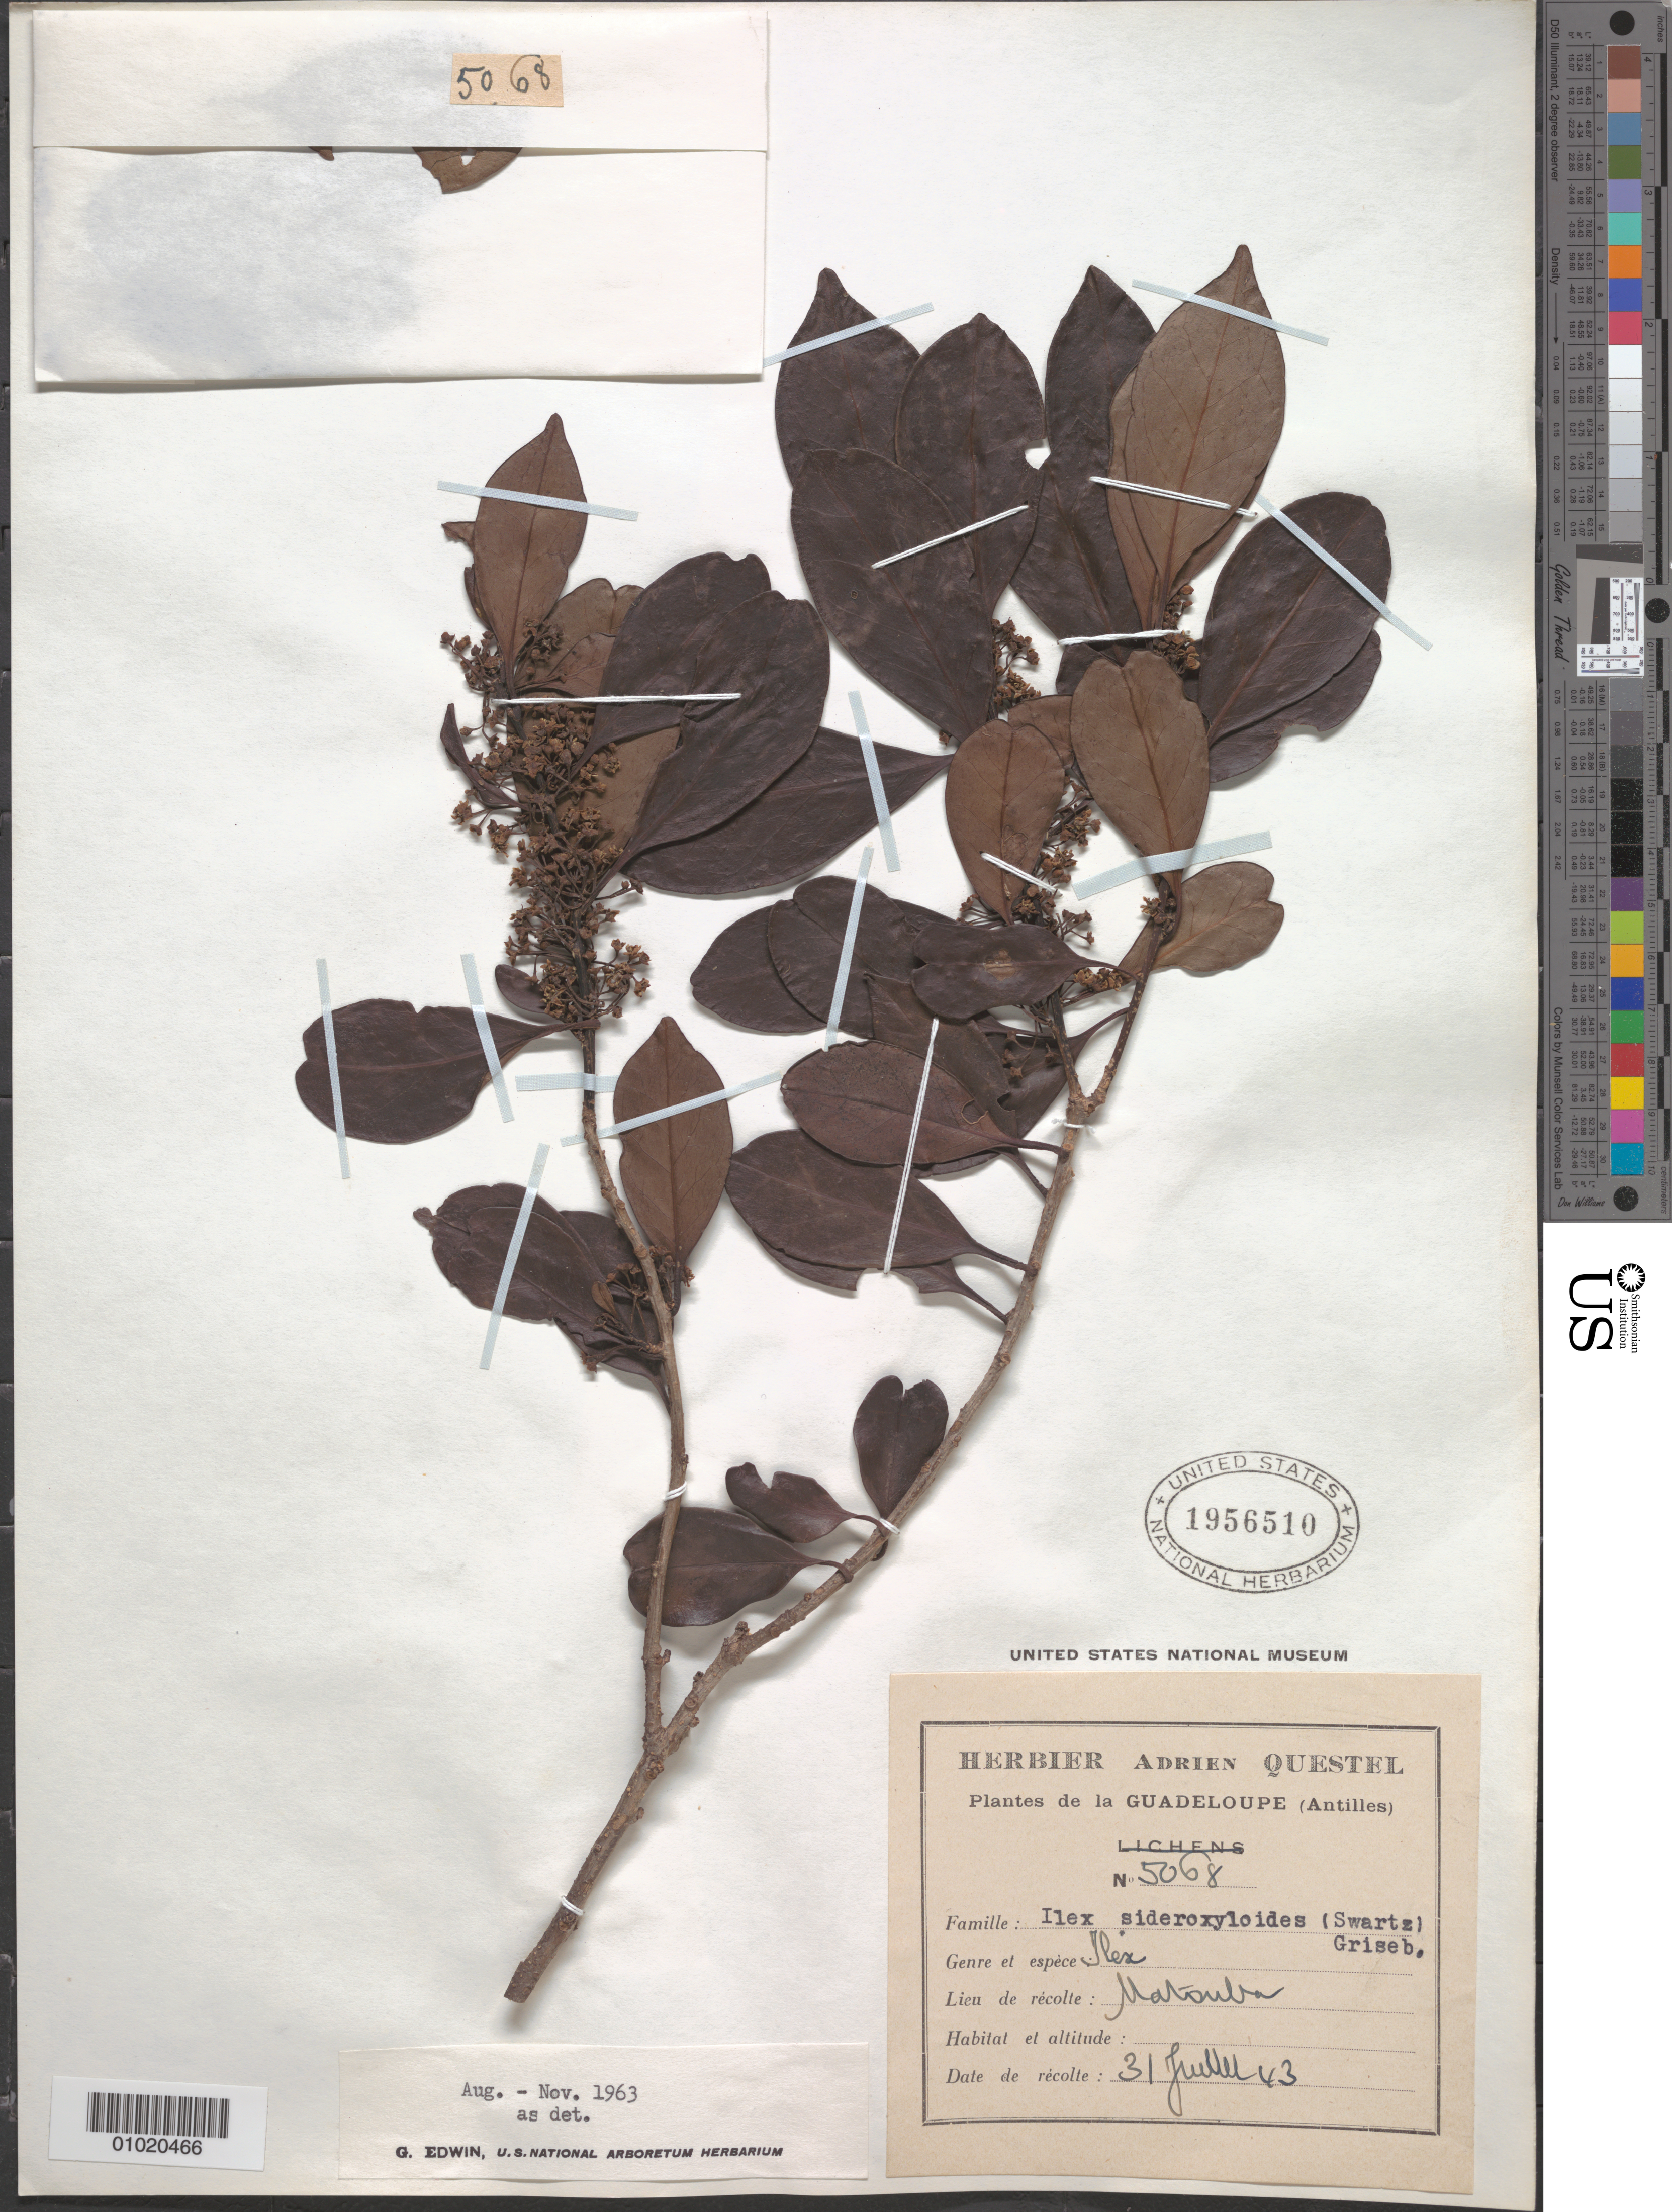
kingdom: Plantae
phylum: Tracheophyta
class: Magnoliopsida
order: Aquifoliales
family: Aquifoliaceae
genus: Ilex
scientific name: Ilex sideroxyloides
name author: (Sw.) Griseb.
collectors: A. Questel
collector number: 5068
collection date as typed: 31 Jul 1943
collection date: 1943-07-31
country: Guadeloupe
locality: Matouba.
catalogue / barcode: US 1956510